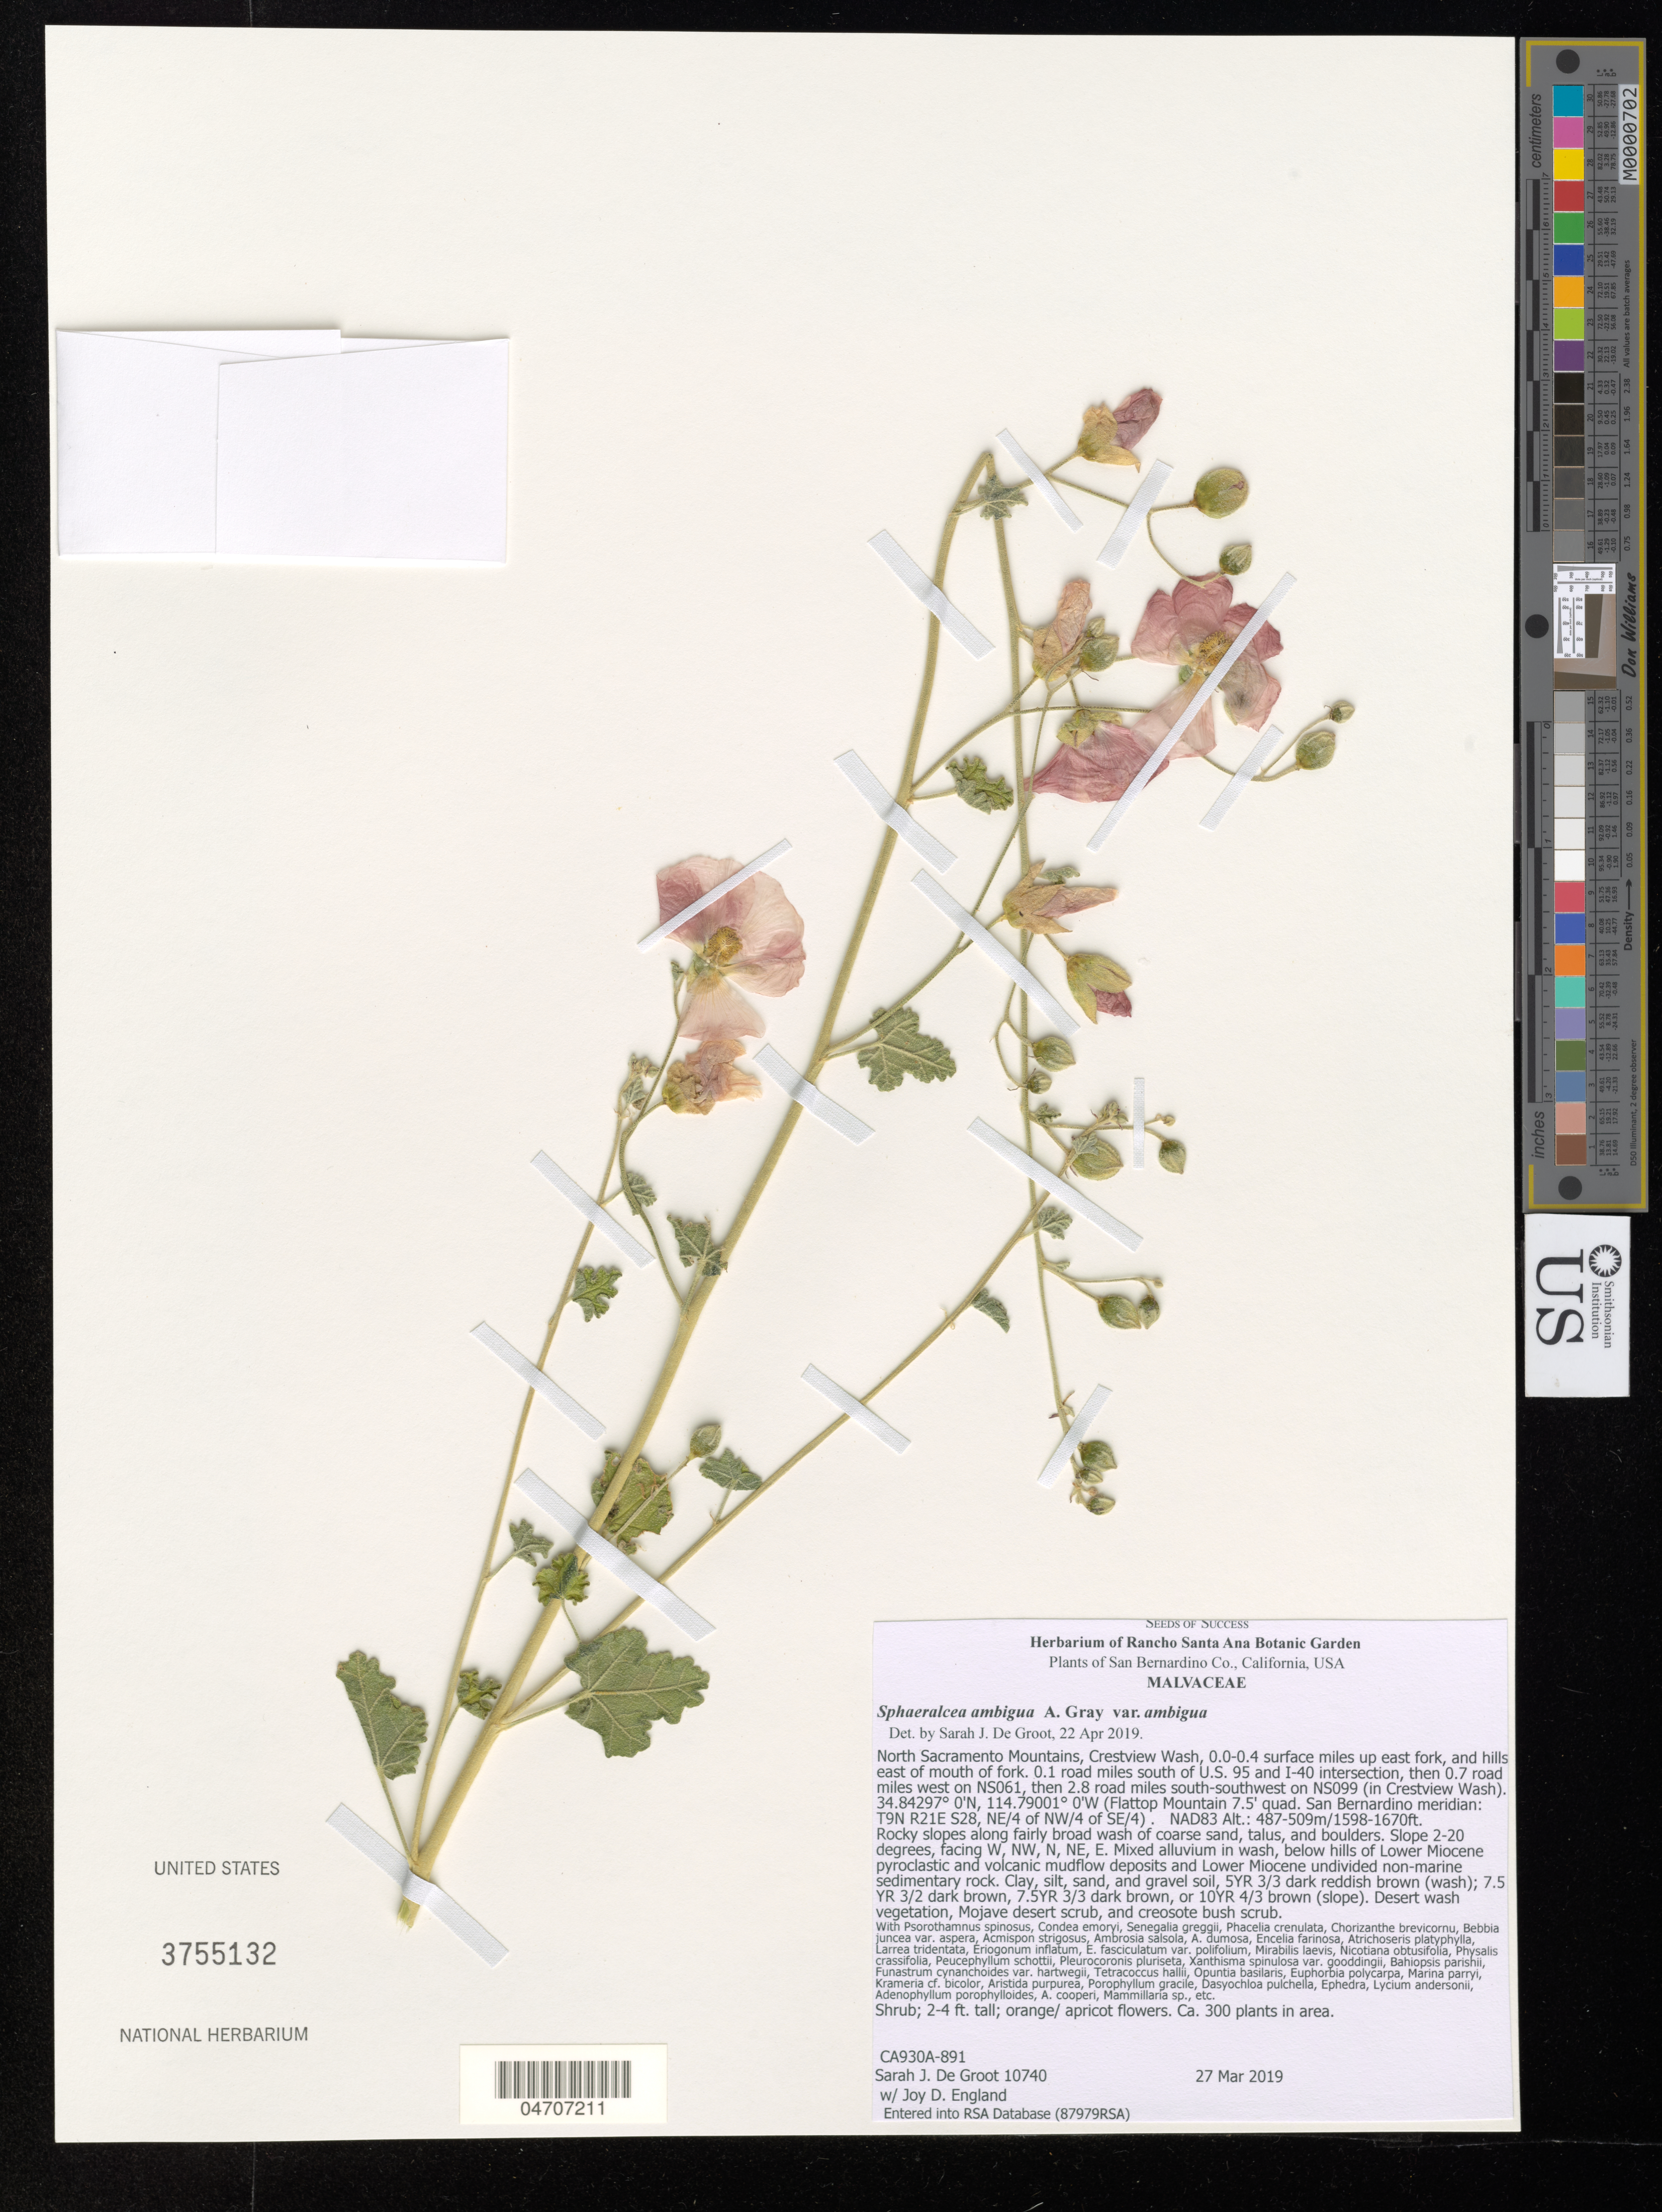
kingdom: Plantae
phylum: Tracheophyta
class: Magnoliopsida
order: Malvales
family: Malvaceae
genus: Sphaeralcea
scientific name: Sphaeralcea ambigua var. ambigua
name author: A. Gray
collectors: S. De Groot & J. England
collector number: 10740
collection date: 2019-03-27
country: United States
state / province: California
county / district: San Bernardino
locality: San Bernardino Co. North Sacramento Mountains, Crestview Wash, 0.0-0.4 surface miles up east fork, and hills east of mouth of fork. 0.1 road miles south of U.S. 95 and I-40 intersection, then 0.7 road miles west on NS061, then 2.8 road miles south-southwest on NS099 (in Crestview Wash). (Flattop Mountain 7.5' quad. San Bernardino meridian: T9N R21E S28, NE/4 of SE/4). NAD83.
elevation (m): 487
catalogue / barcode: US 3755132